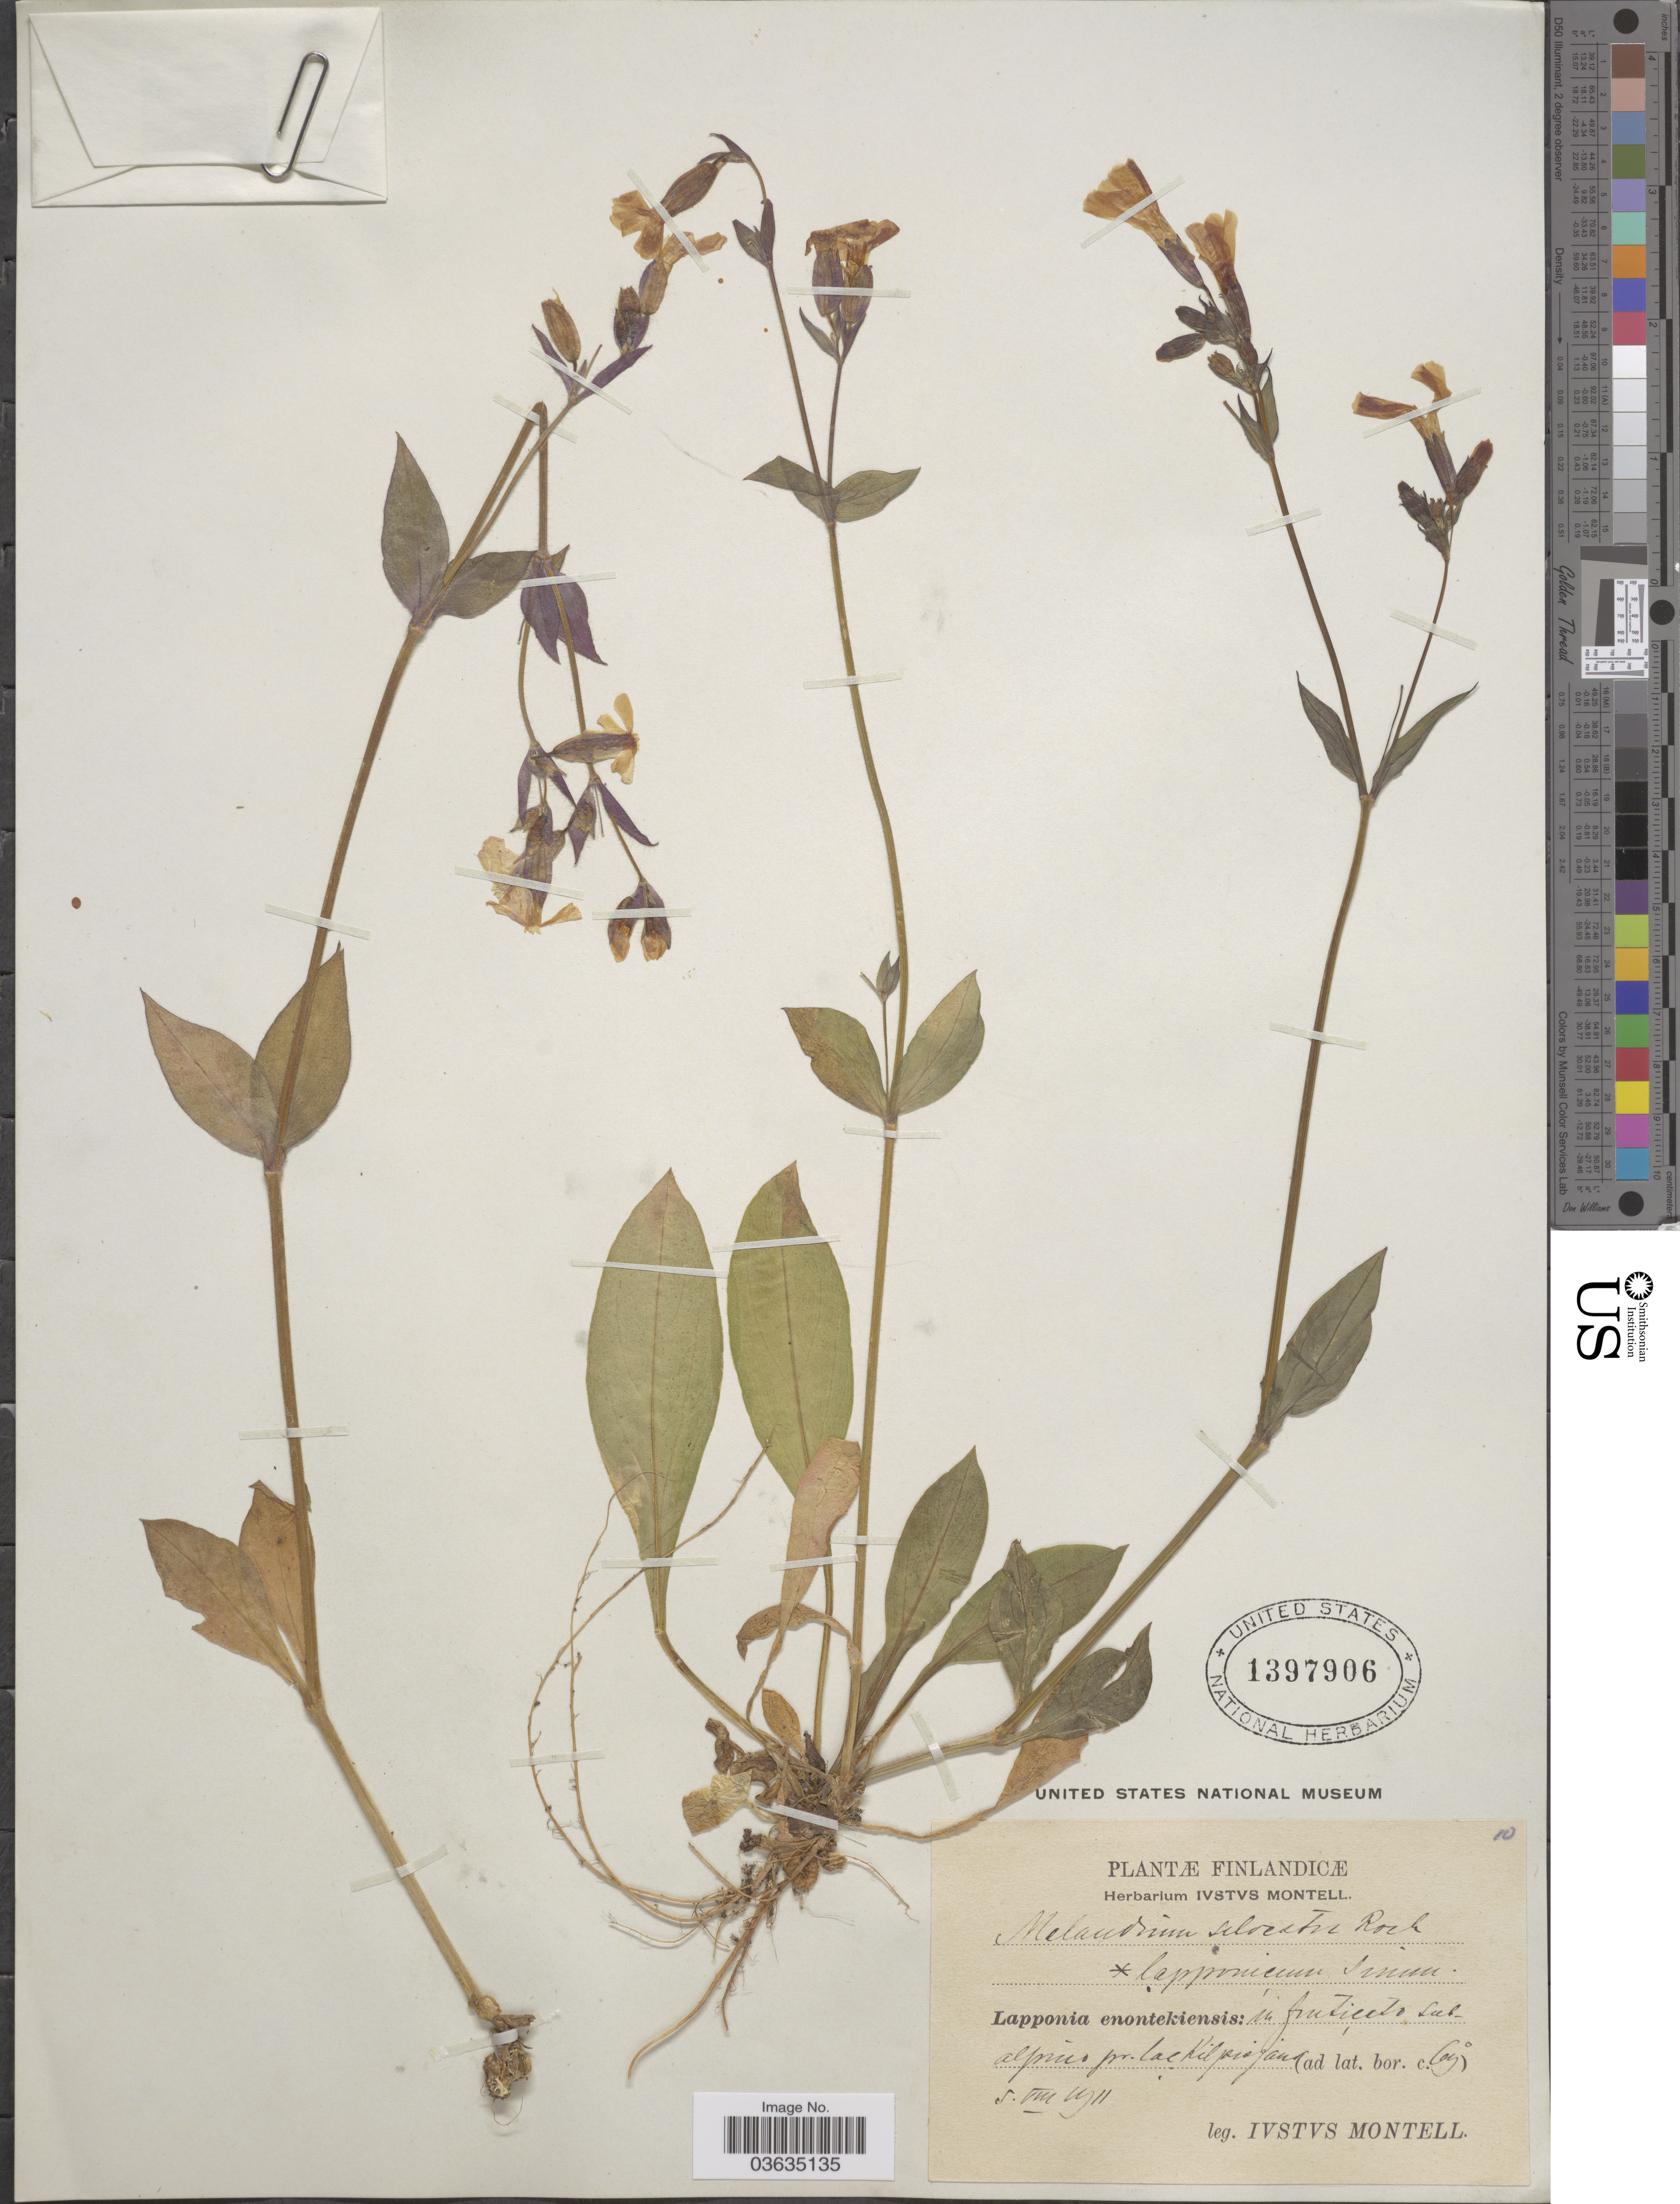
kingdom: Plantae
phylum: Tracheophyta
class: Magnoliopsida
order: Caryophyllales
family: Caryophyllaceae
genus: Silene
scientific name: Silene dioica subsp. dioica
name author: (L.) Clairv.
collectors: I. Montell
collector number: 10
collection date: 1911-08-05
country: Finland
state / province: Lappi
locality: Lake Kilpisjärvi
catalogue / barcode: US 1397906